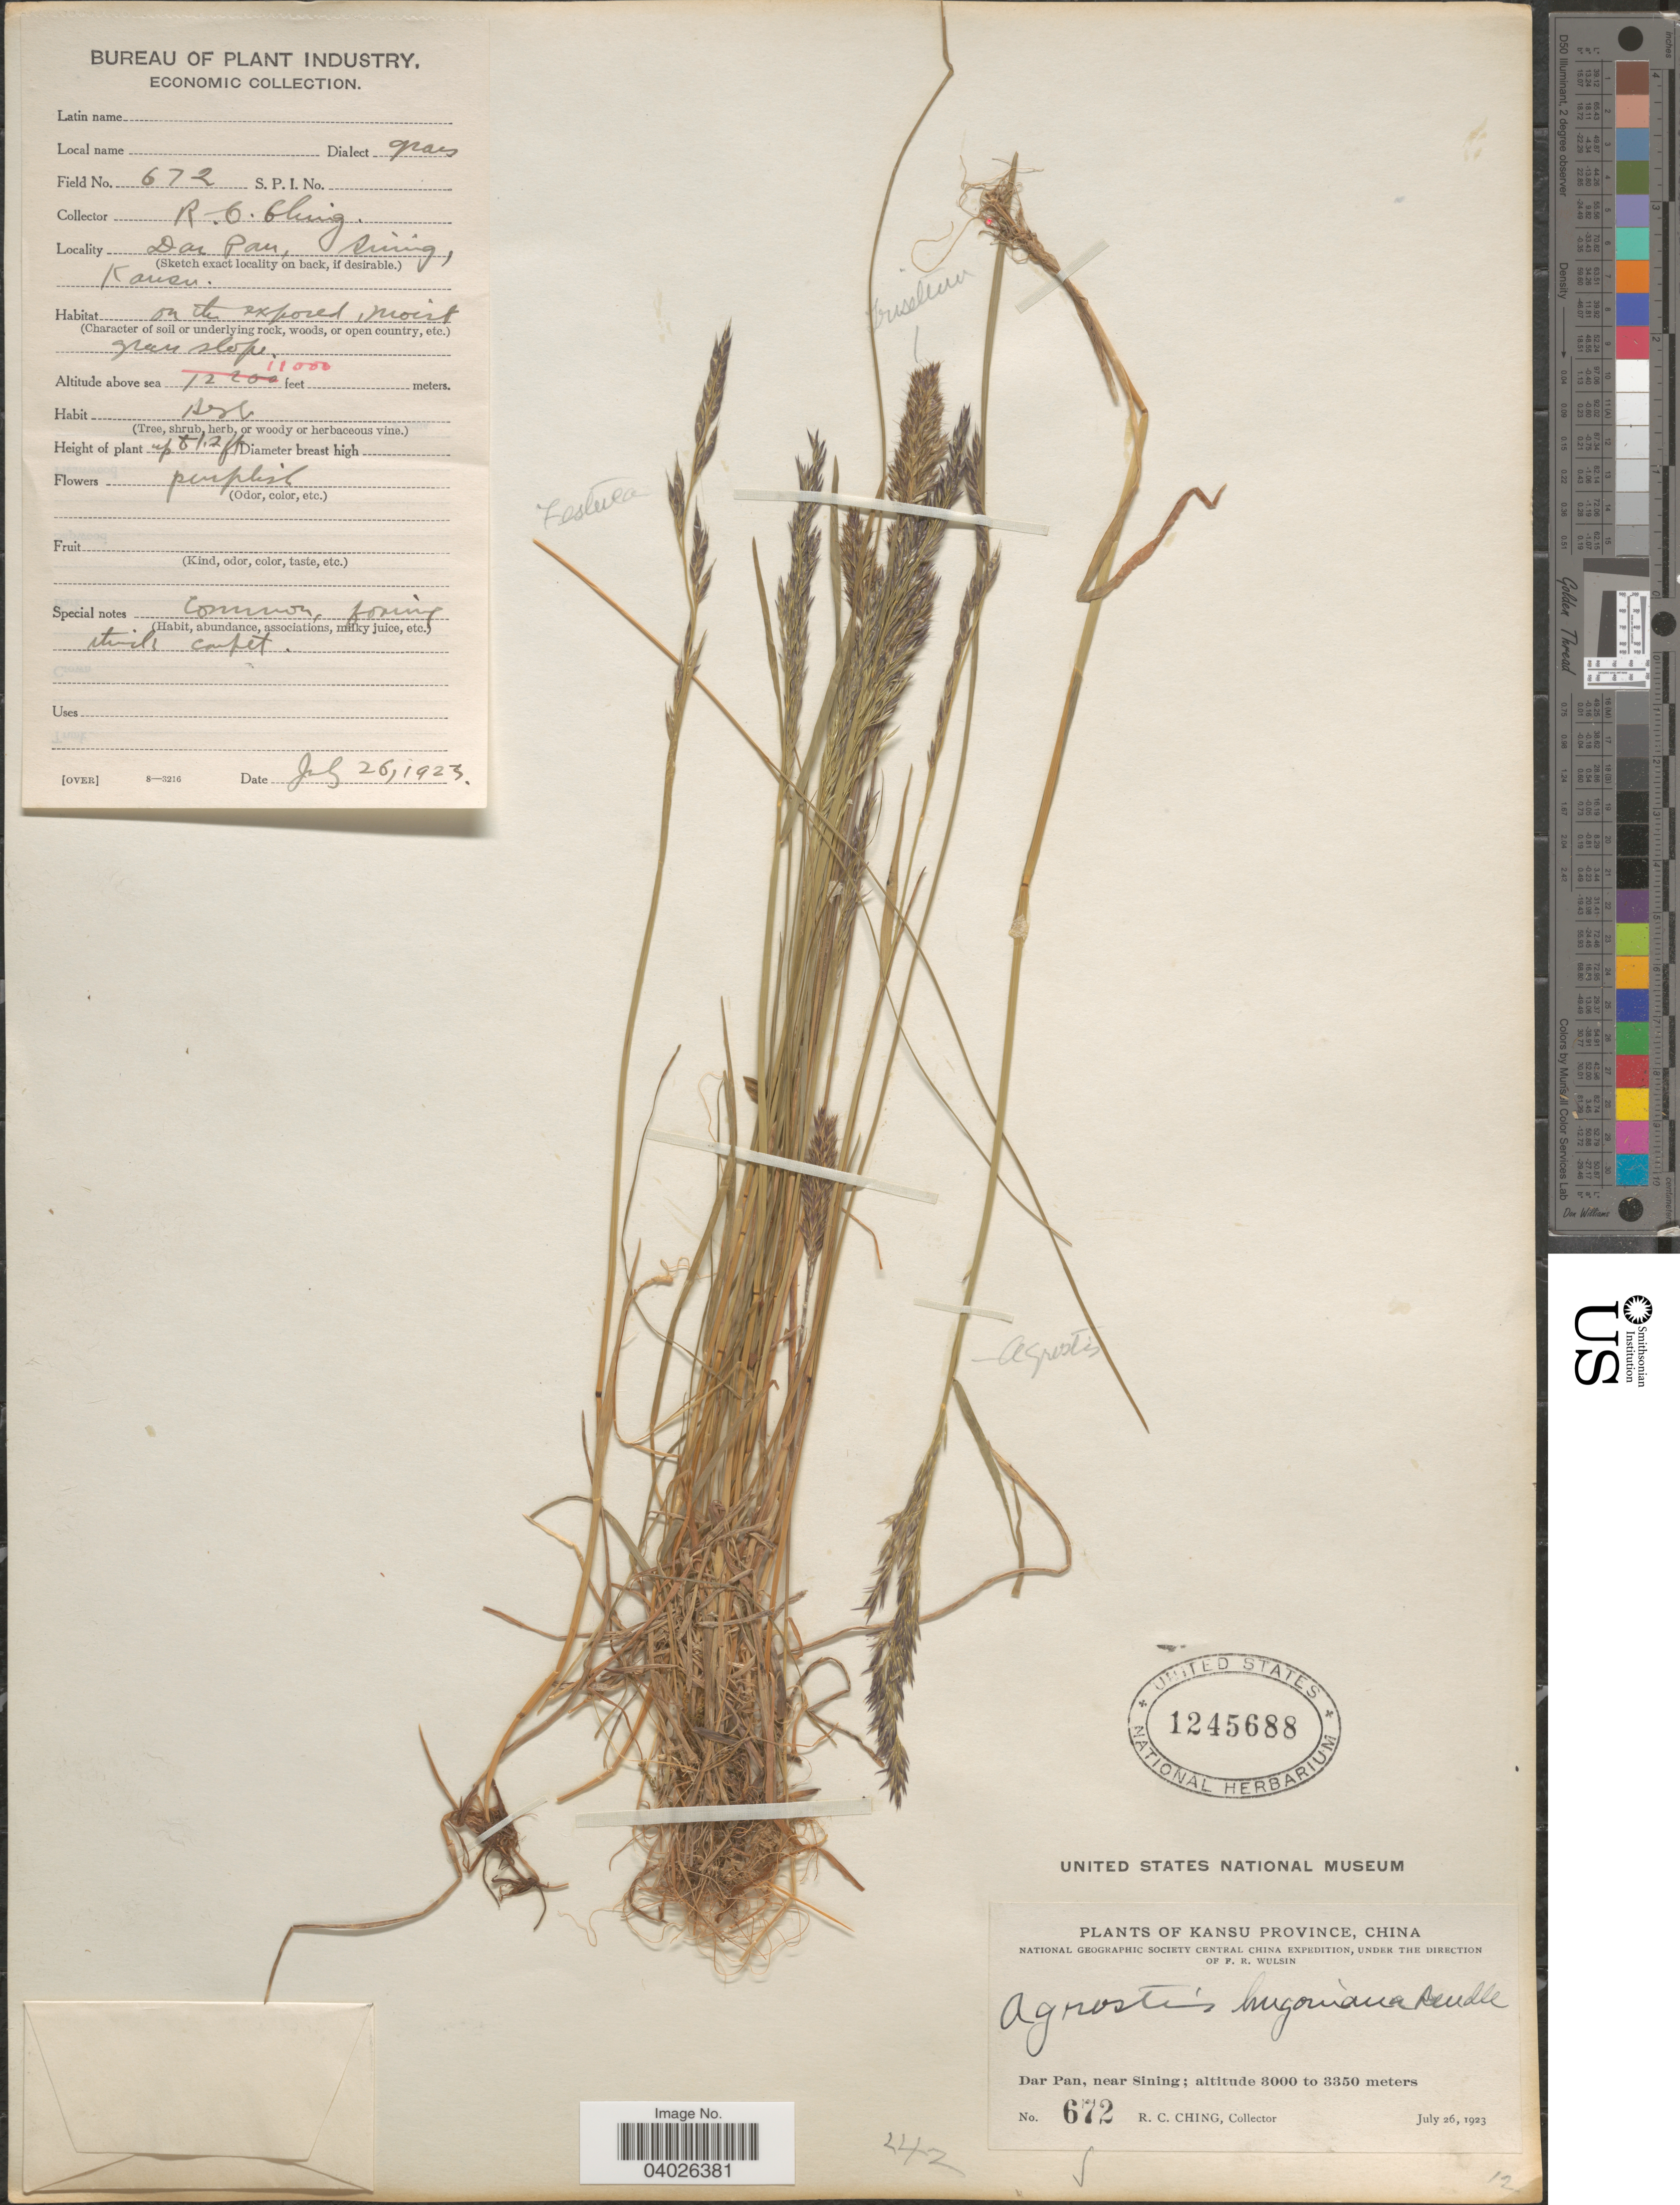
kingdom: Plantae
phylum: Tracheophyta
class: Liliopsida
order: Poales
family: Poaceae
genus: Agrostis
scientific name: Agrostis hugoniana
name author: Rendle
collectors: R. C. Ching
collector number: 672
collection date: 1923-07-26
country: China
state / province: Gansu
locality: Kansu Province. Dar Pan, near Sining.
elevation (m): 3353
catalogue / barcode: US 1245688